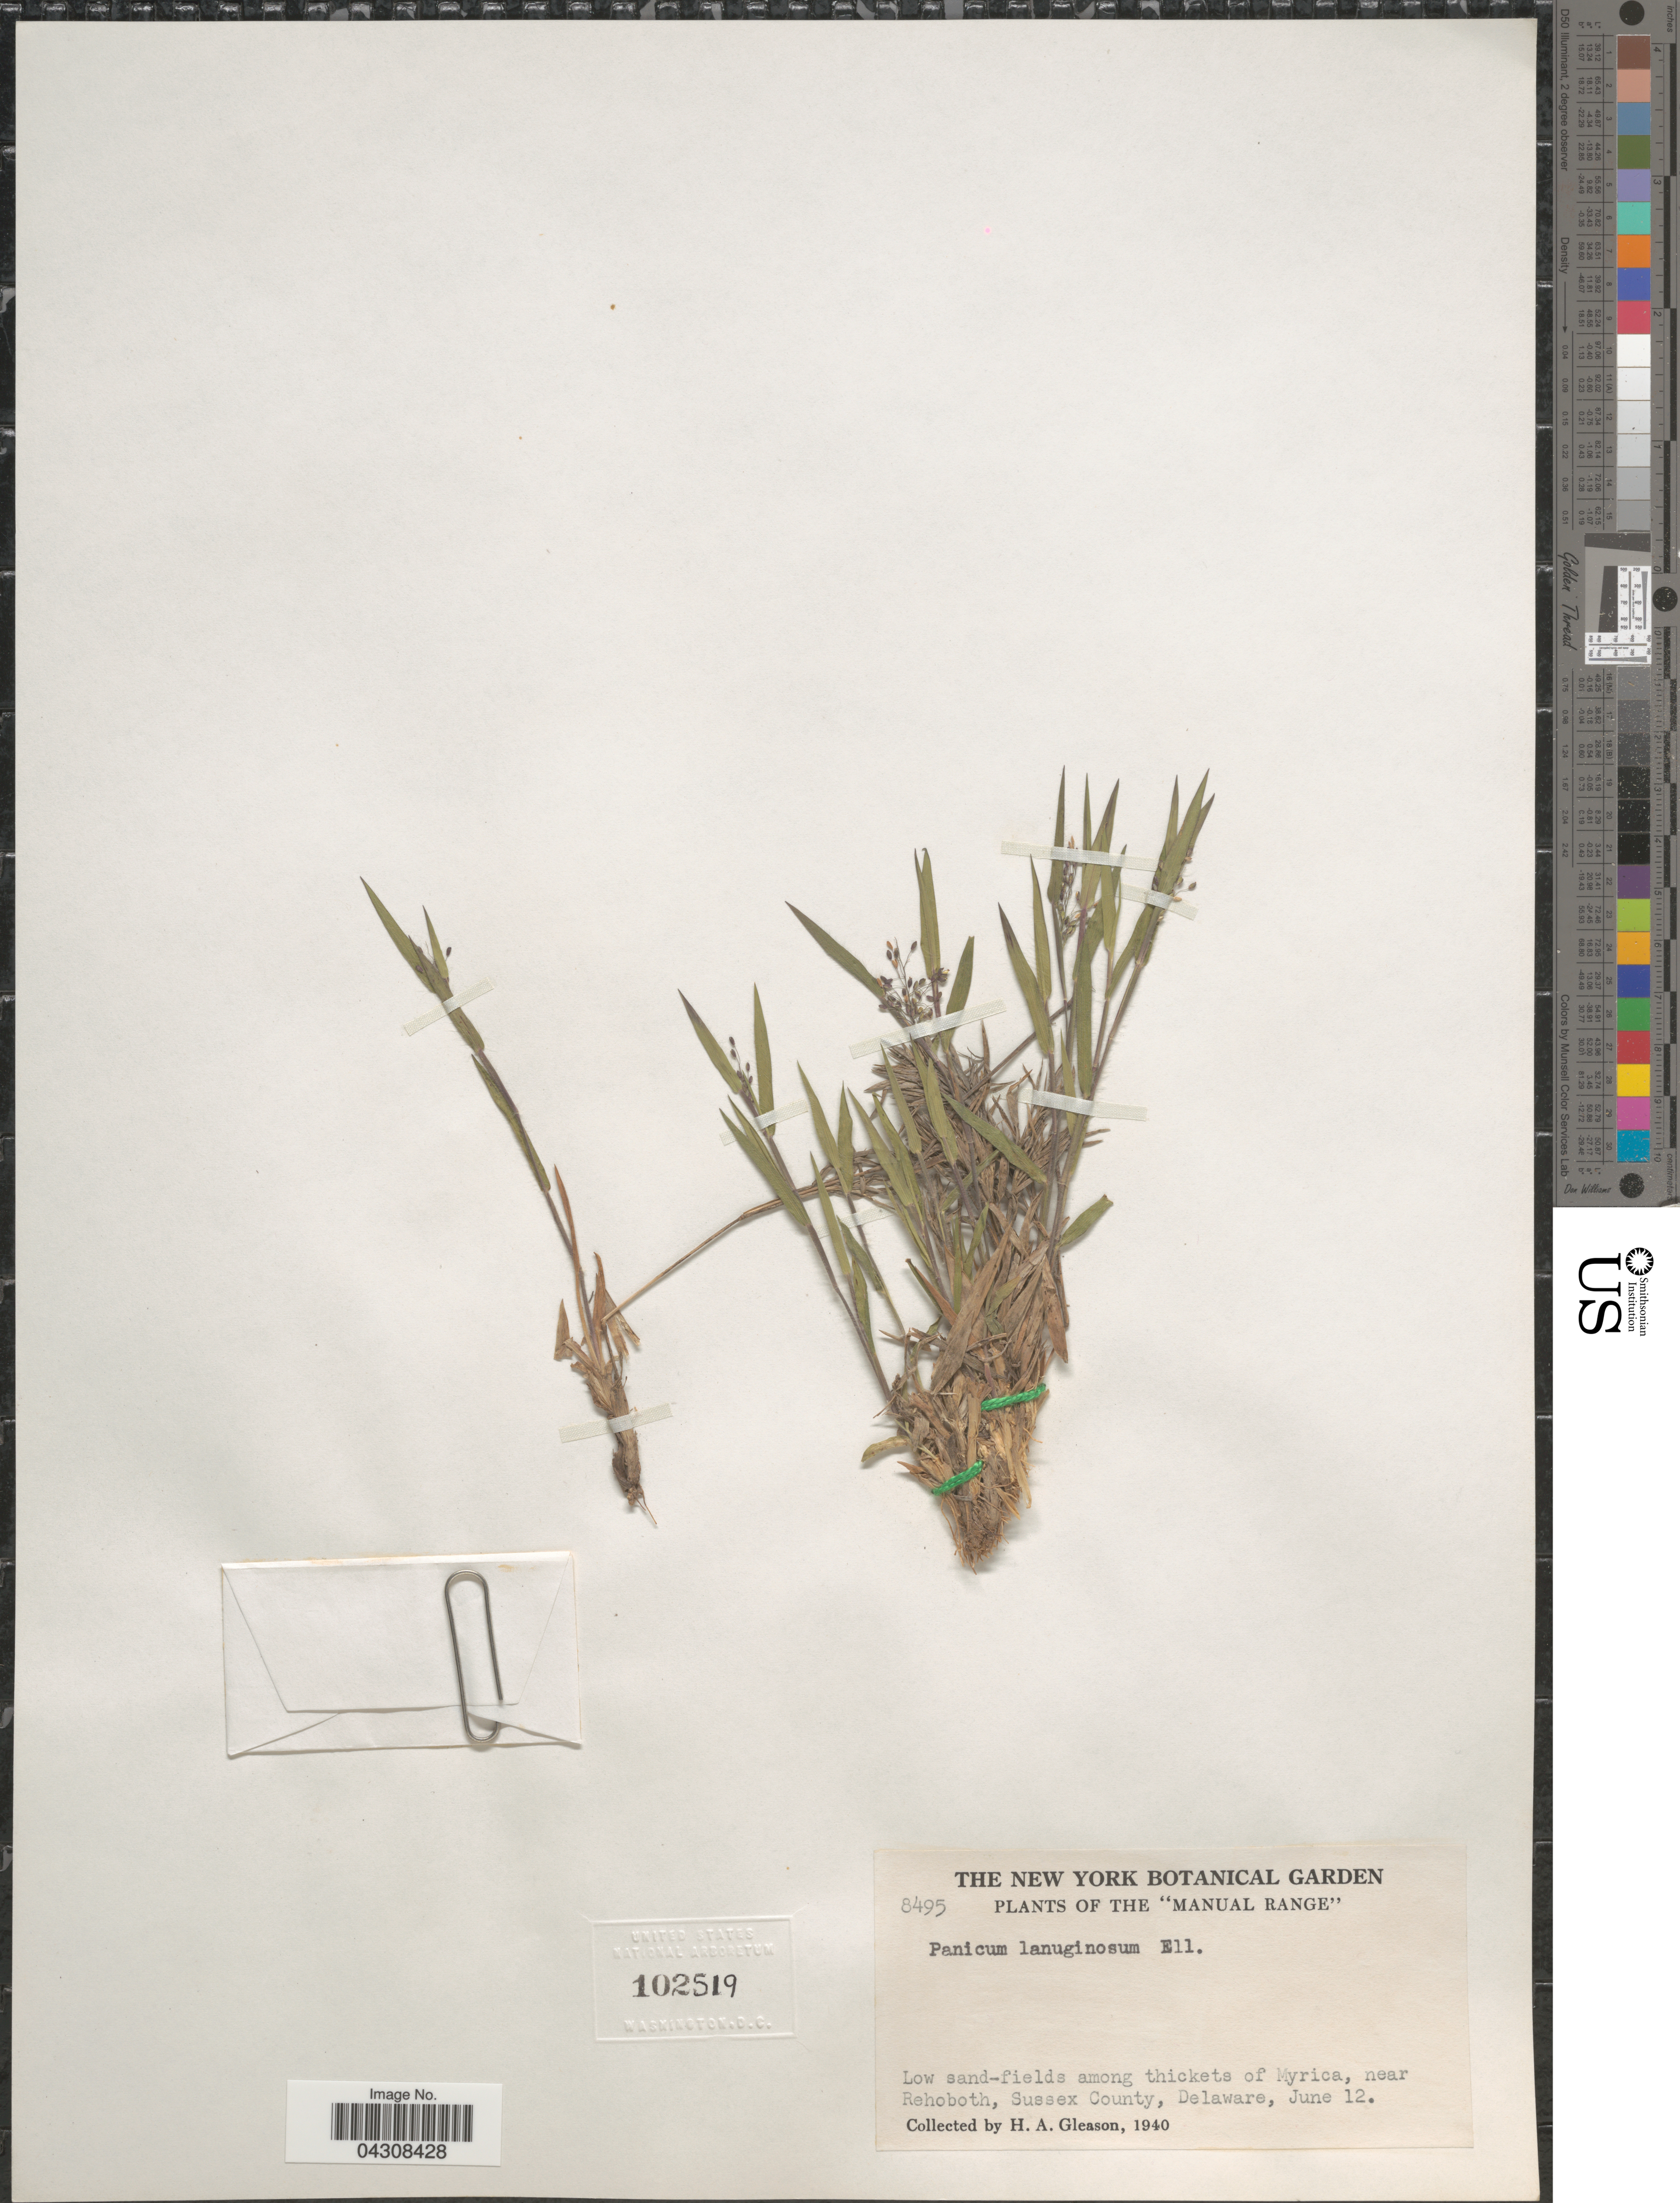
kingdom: Plantae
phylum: Tracheophyta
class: Liliopsida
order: Poales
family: Poaceae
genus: Dichanthelium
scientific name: Dichanthelium acuminatum var. acuminatum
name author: (Sw.) Gould & C.A. Clark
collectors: H. A. Gleason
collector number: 8495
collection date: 1940-06-12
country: United States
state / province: Delaware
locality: Manuel Range